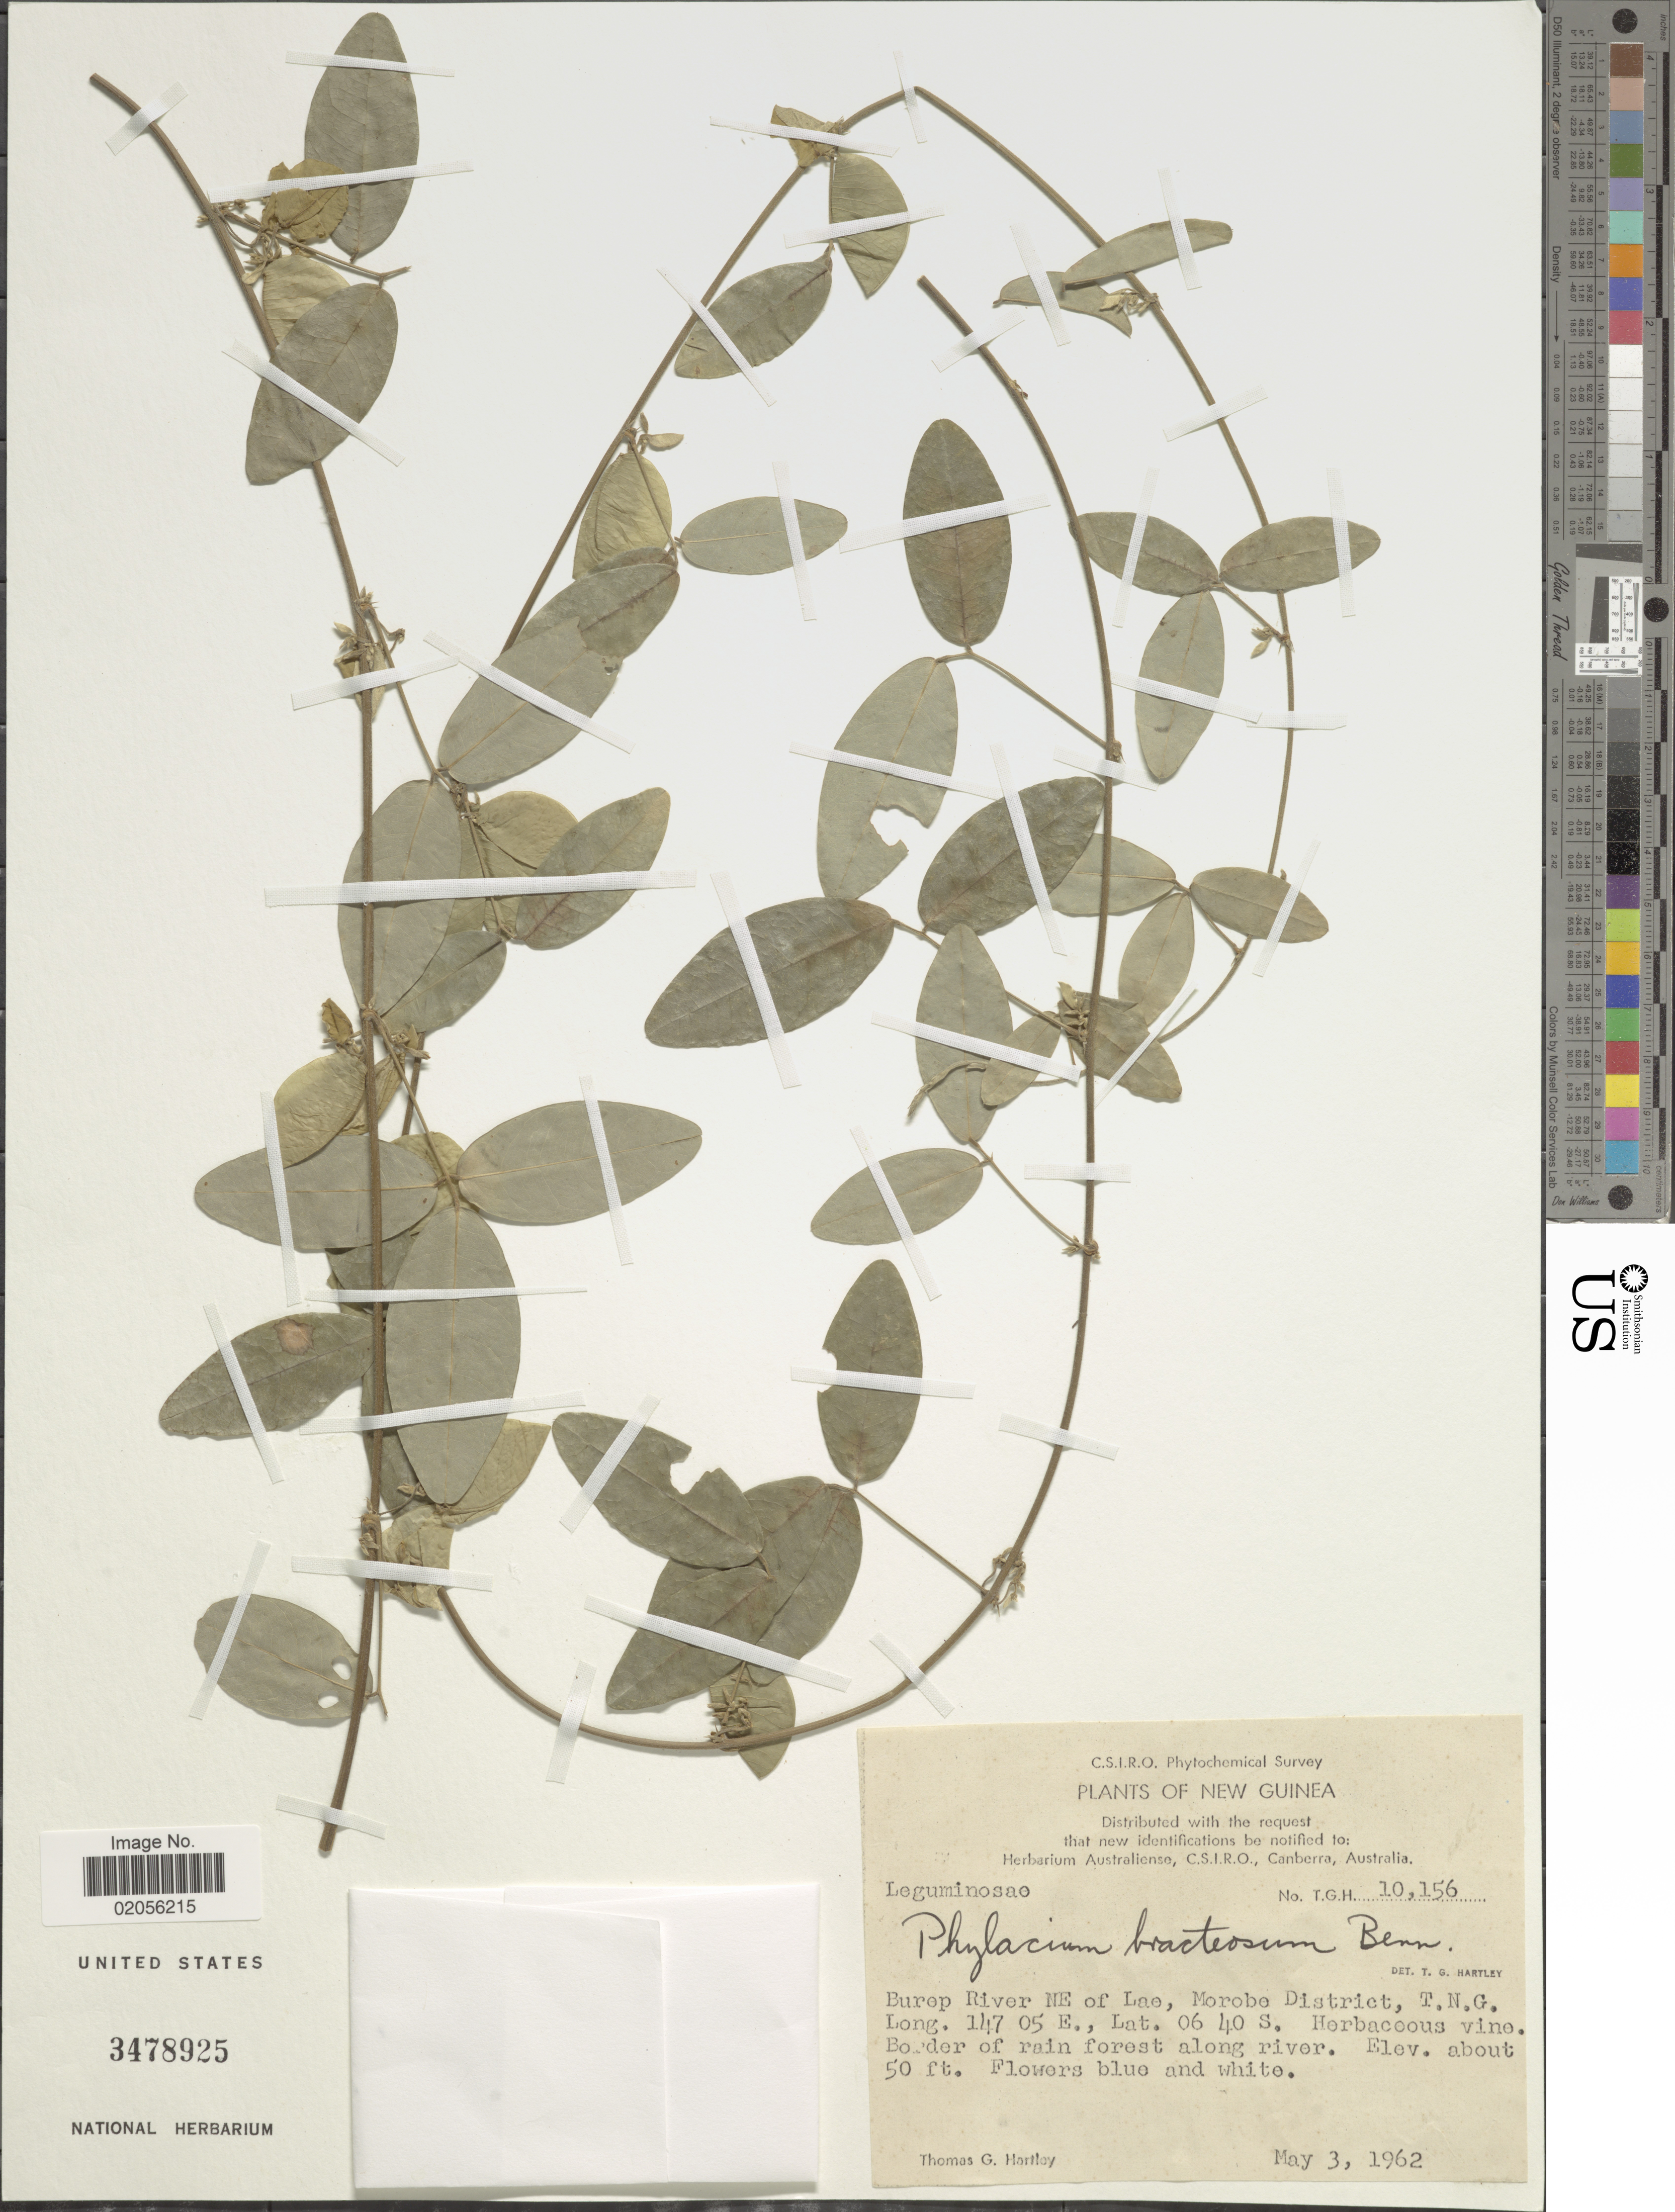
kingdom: Plantae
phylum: Tracheophyta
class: Magnoliopsida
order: Fabales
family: Fabaceae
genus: Phylacium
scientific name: Phylacium sp.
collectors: T. G. Hartley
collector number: T.G.H. 10156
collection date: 1962-05-03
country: Papua New Guinea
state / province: Morobe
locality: New Guinea. Burep River NE of Lae, T.N.G.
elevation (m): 15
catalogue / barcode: US 3478925